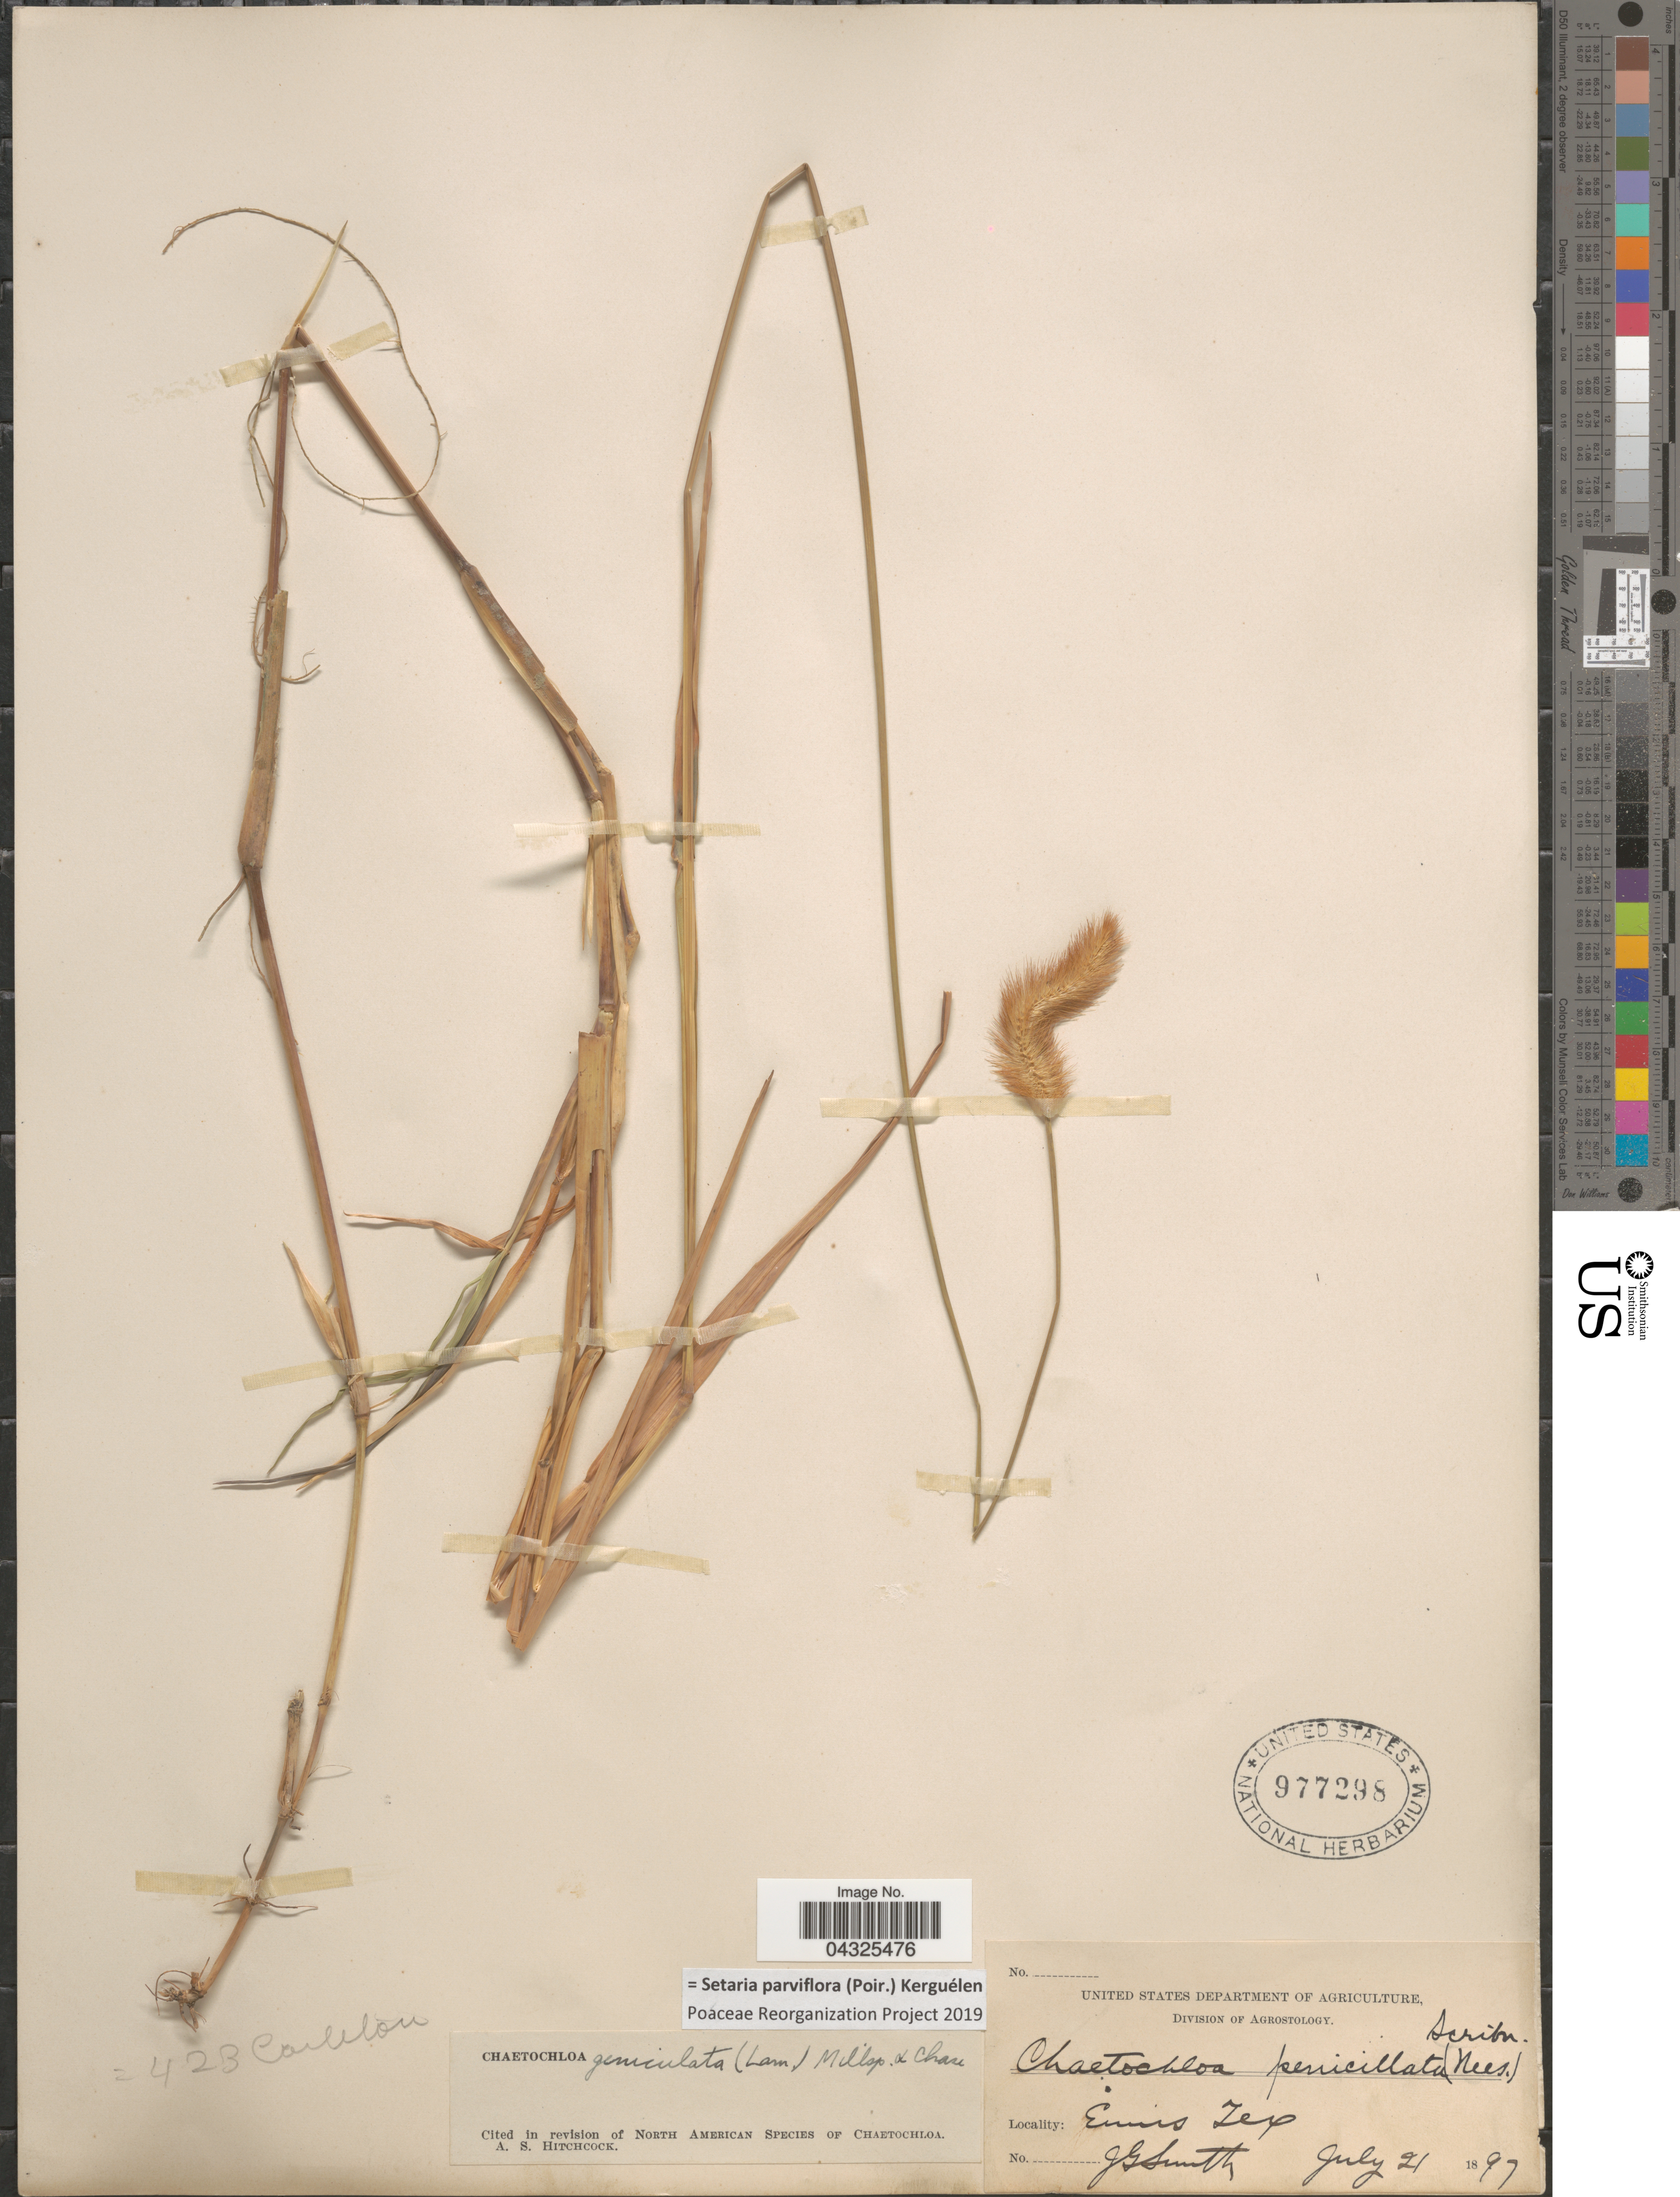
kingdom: Plantae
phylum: Tracheophyta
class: Liliopsida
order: Poales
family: Poaceae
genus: Setaria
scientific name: Setaria parviflora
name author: (Poir.) Kerguélen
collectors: J. G. Smith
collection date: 1897-07-21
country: United States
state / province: Texas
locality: Ennis.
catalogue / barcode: US 977298